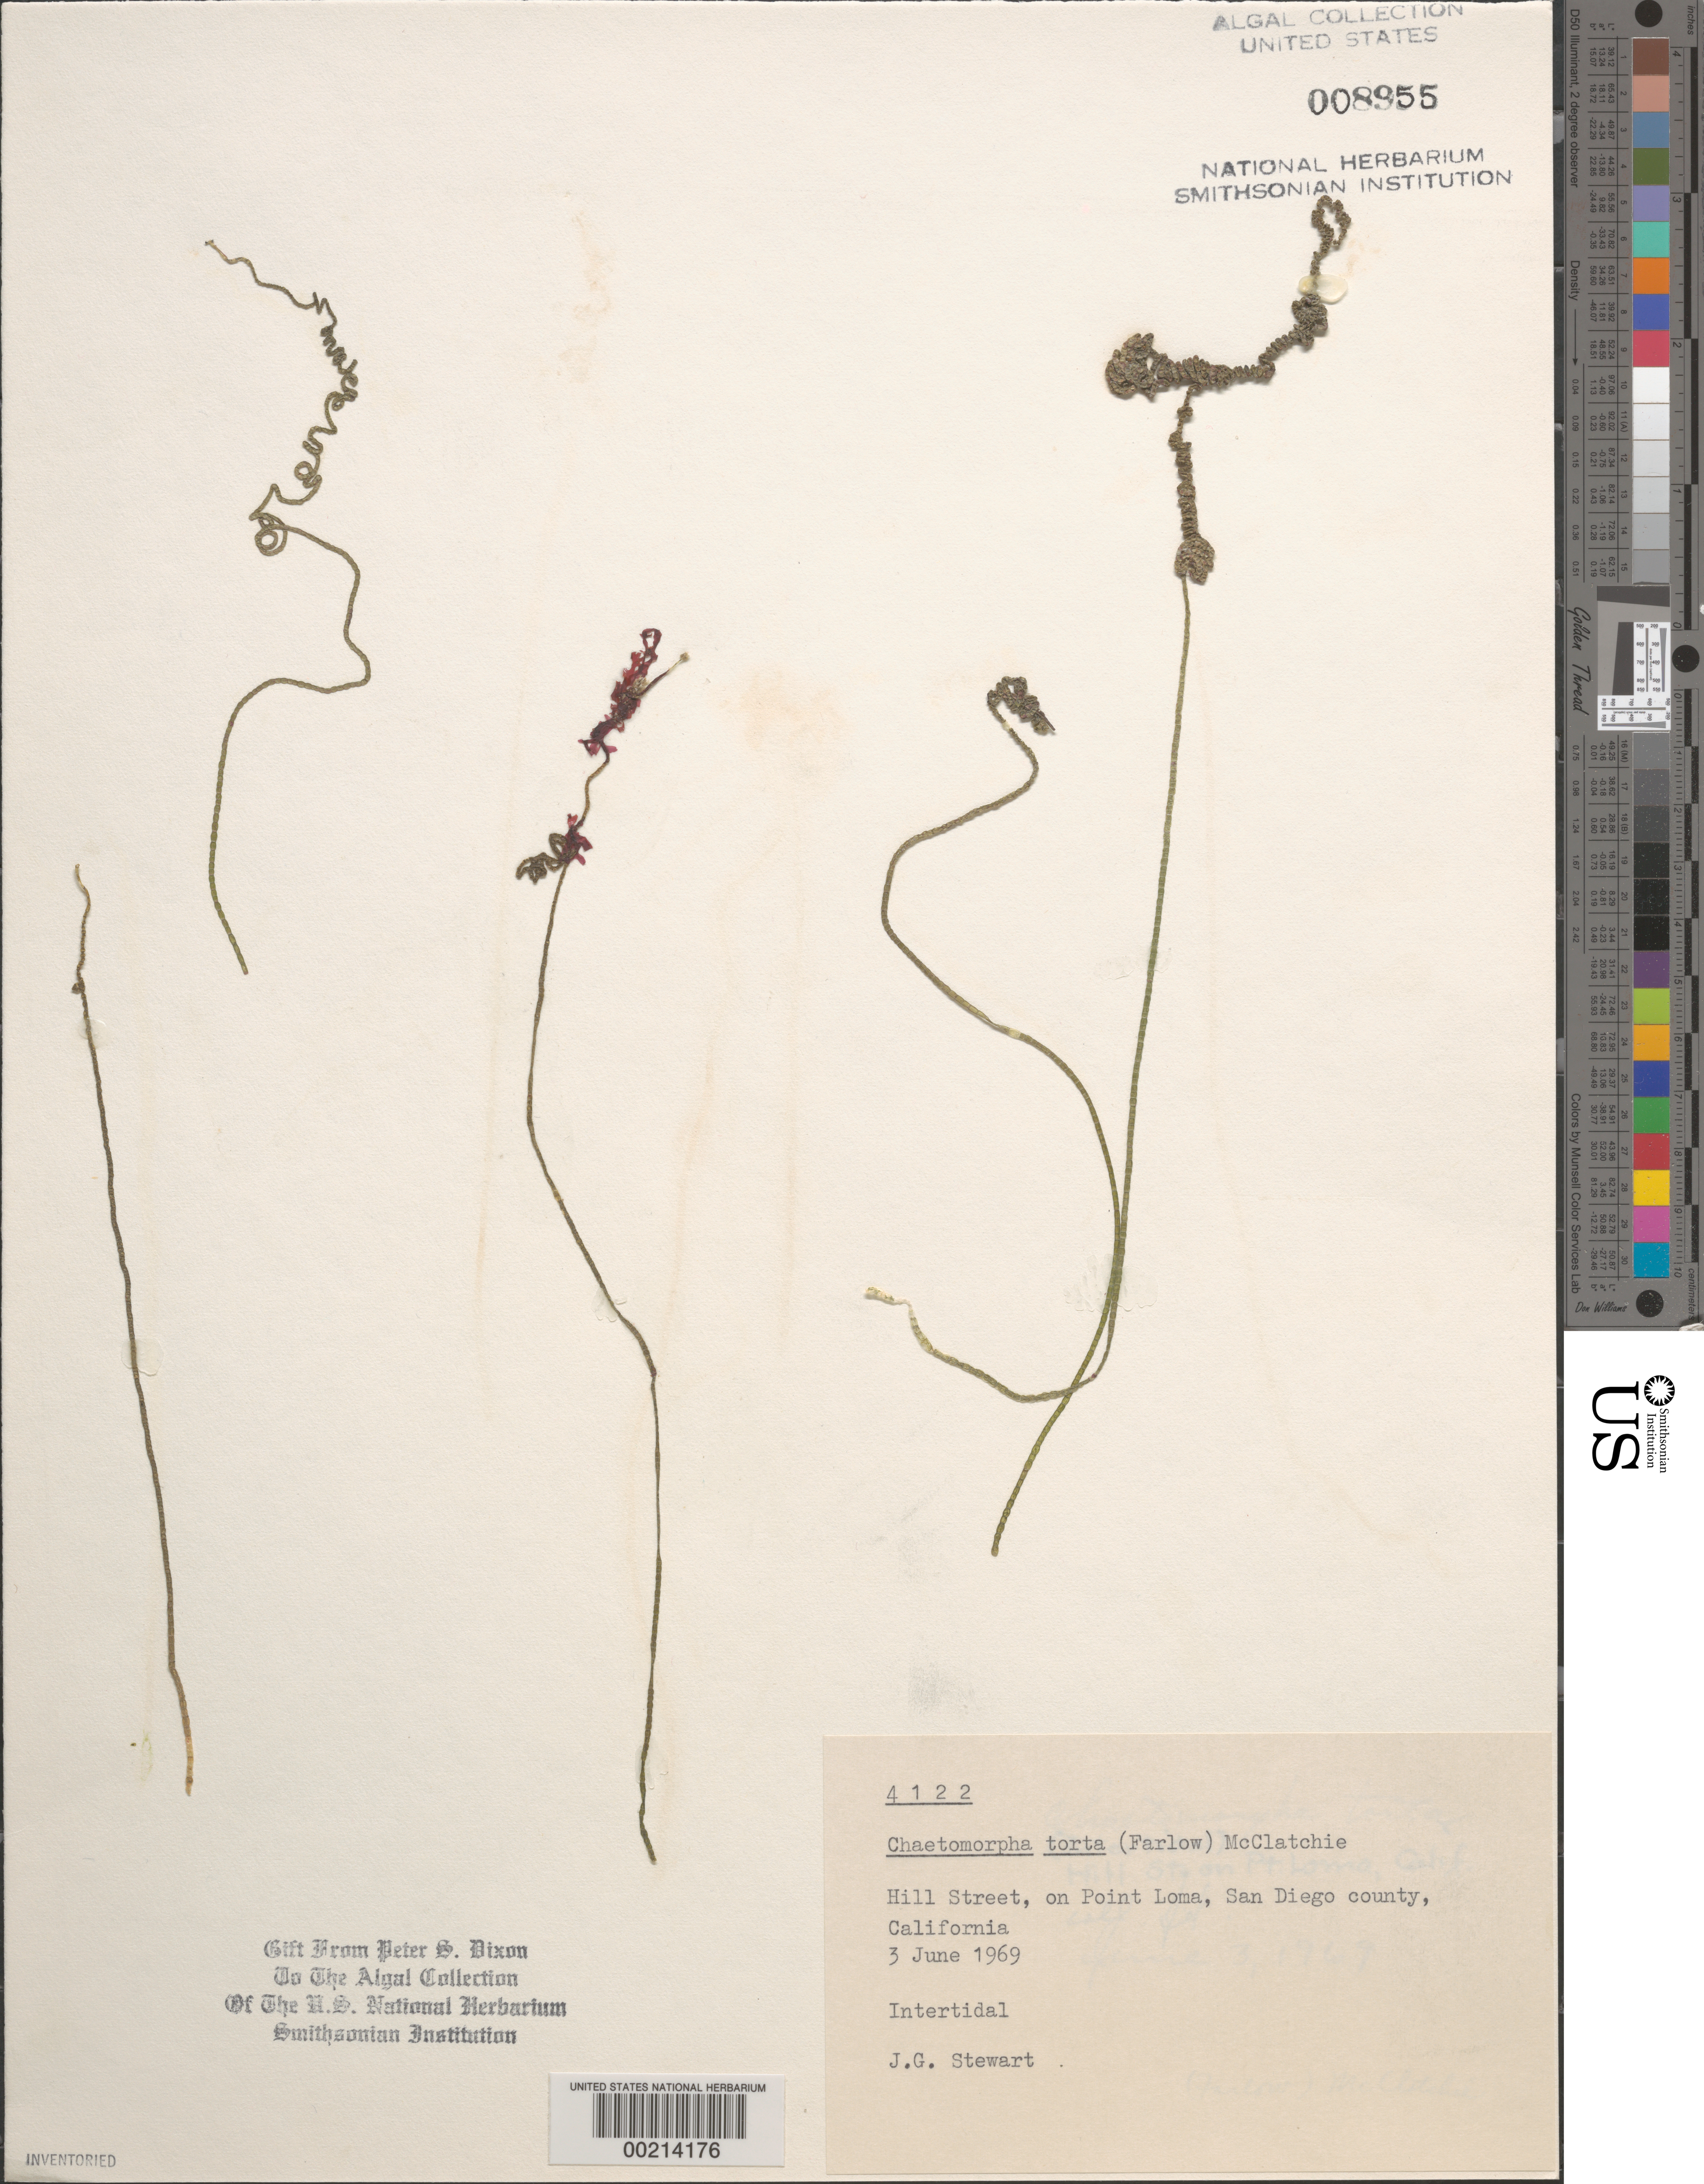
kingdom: Plantae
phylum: Chlorophyta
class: Ulvophyceae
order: Cladophorales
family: Cladophoraceae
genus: Chaetomorpha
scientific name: Chaetomorpha spiralis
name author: Okamura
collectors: J. Stewart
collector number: PSD 4122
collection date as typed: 03 Jun 1969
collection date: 1969-06-03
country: United States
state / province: California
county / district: San Diego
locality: Point Loma, Hill Street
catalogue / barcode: US 8955